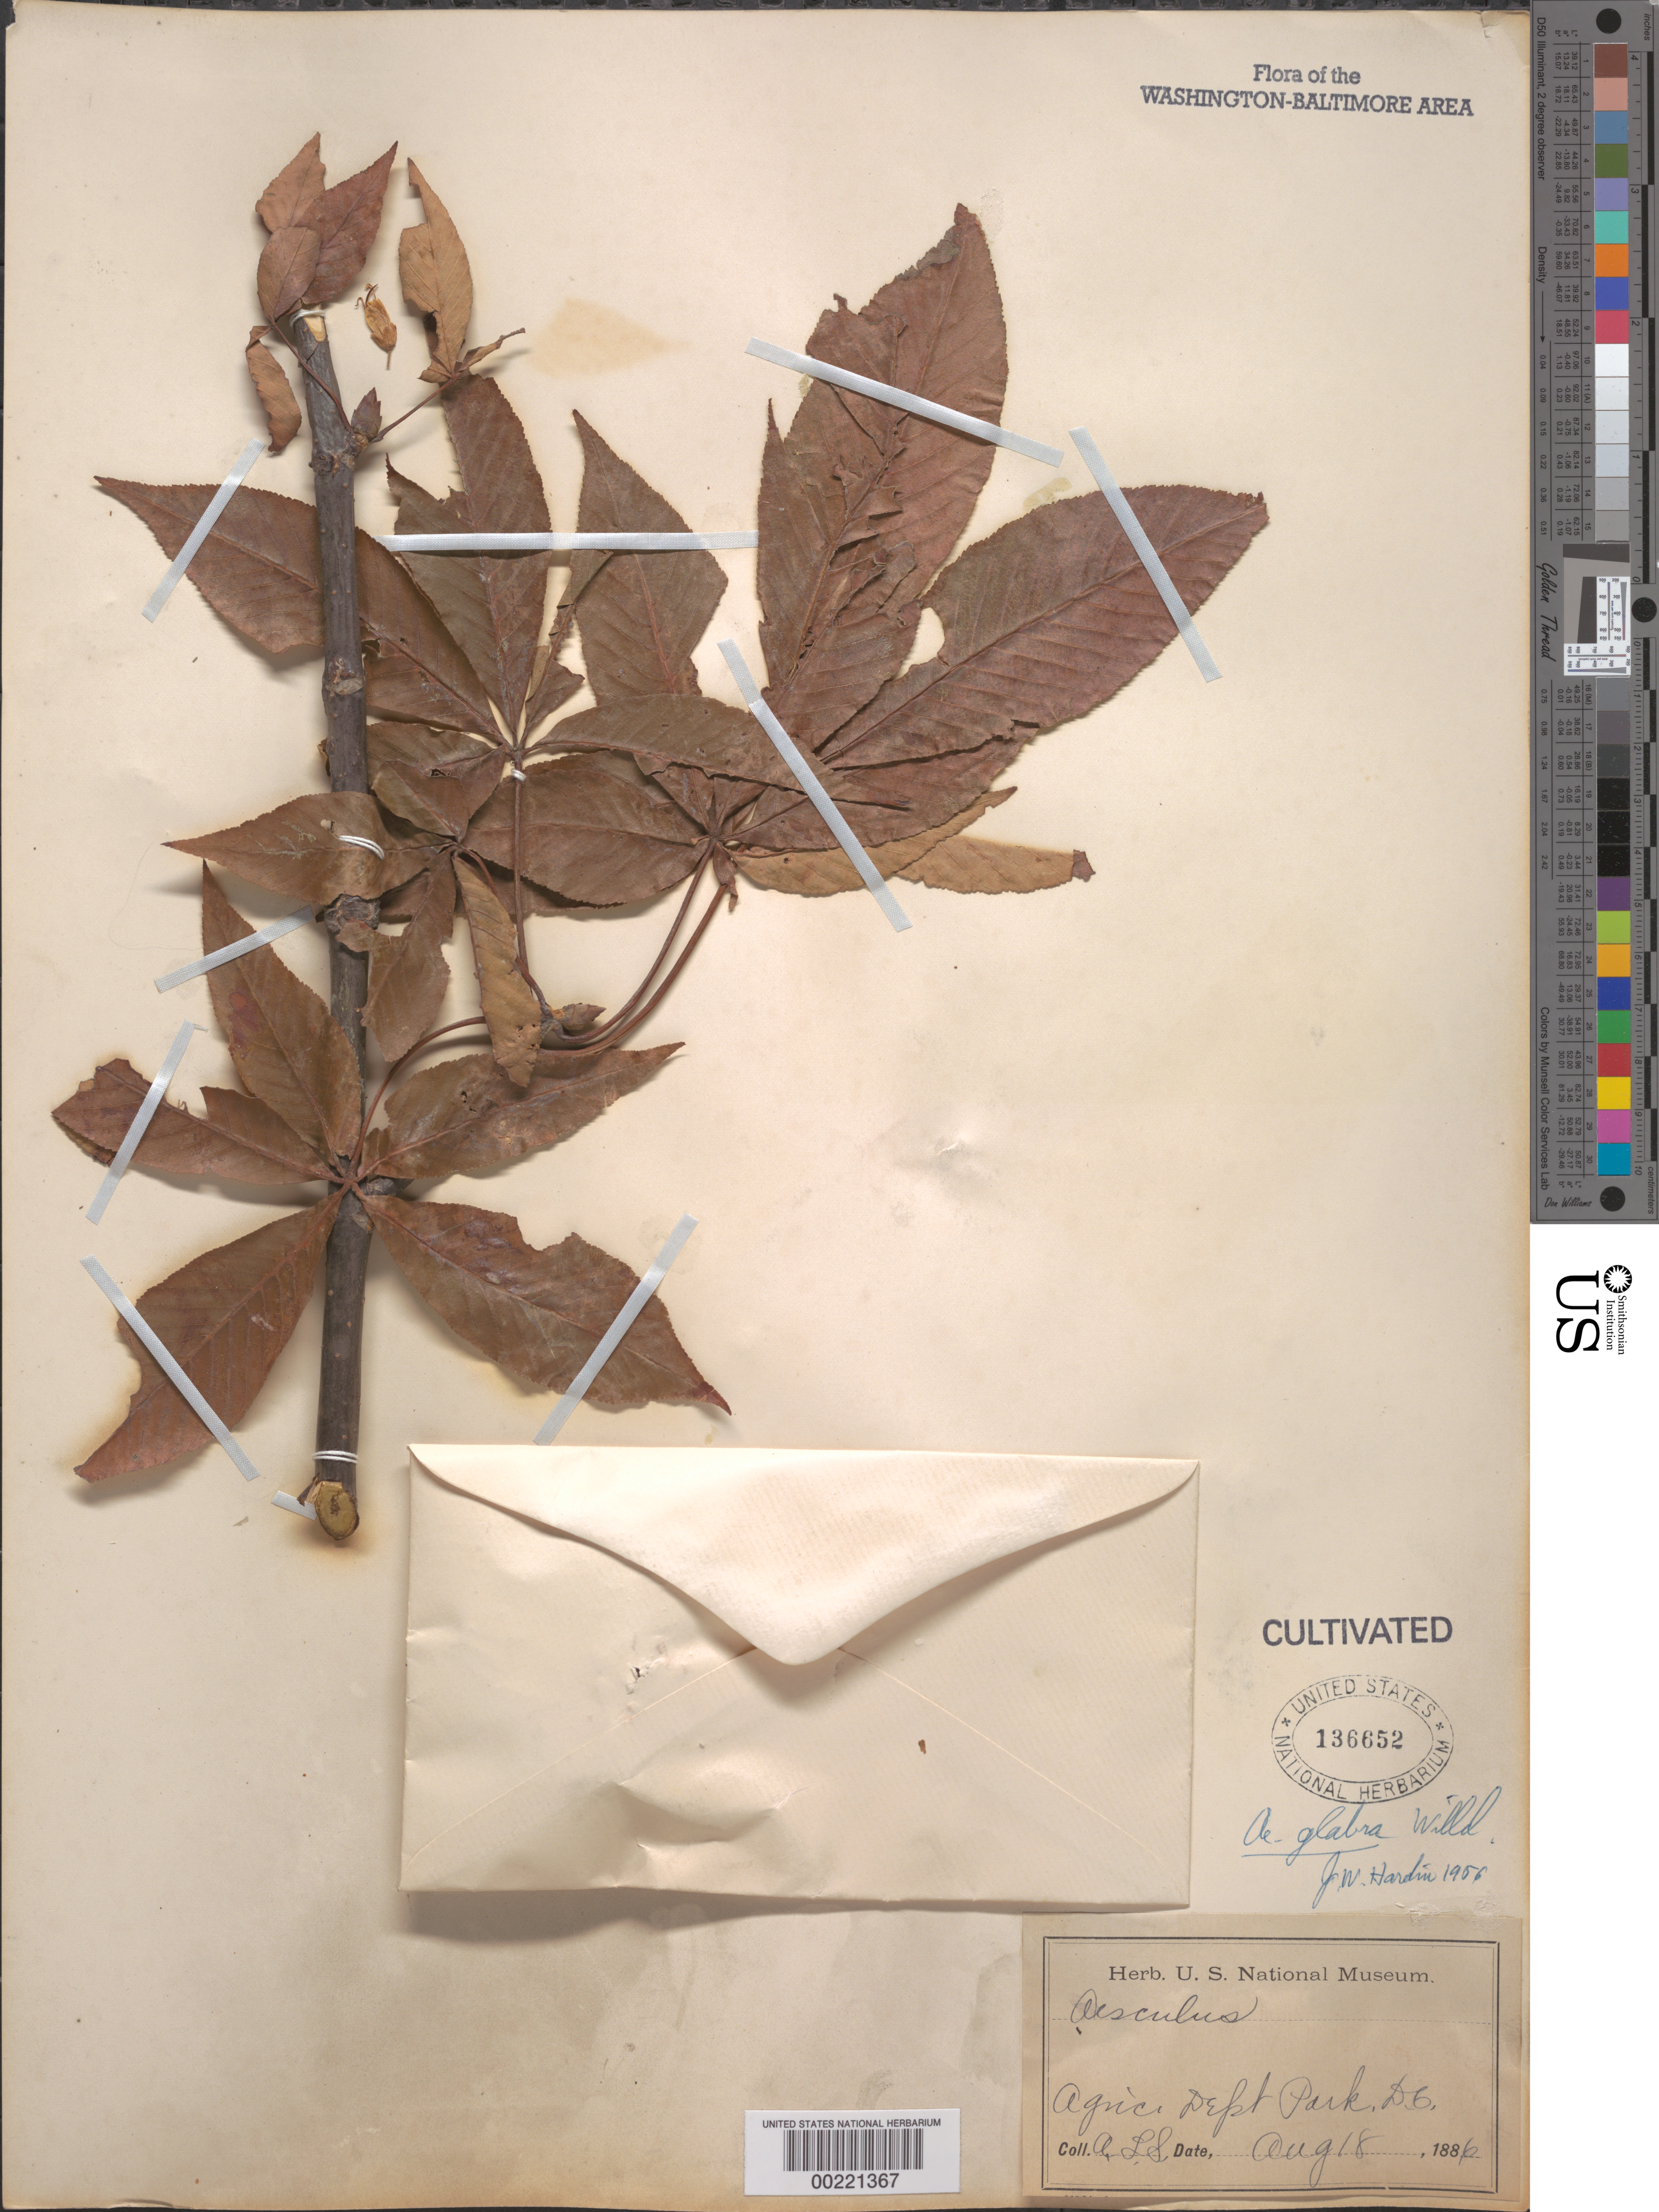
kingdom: Plantae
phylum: Tracheophyta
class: Magnoliopsida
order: Sapindales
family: Sapindaceae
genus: Aesculus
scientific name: Aesculus glabra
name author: Willd.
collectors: A. L. Schott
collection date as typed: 18 Aug 1886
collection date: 1886-08-18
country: United States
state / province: District of Columbia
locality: Department of Agriculture grounds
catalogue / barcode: US 136652